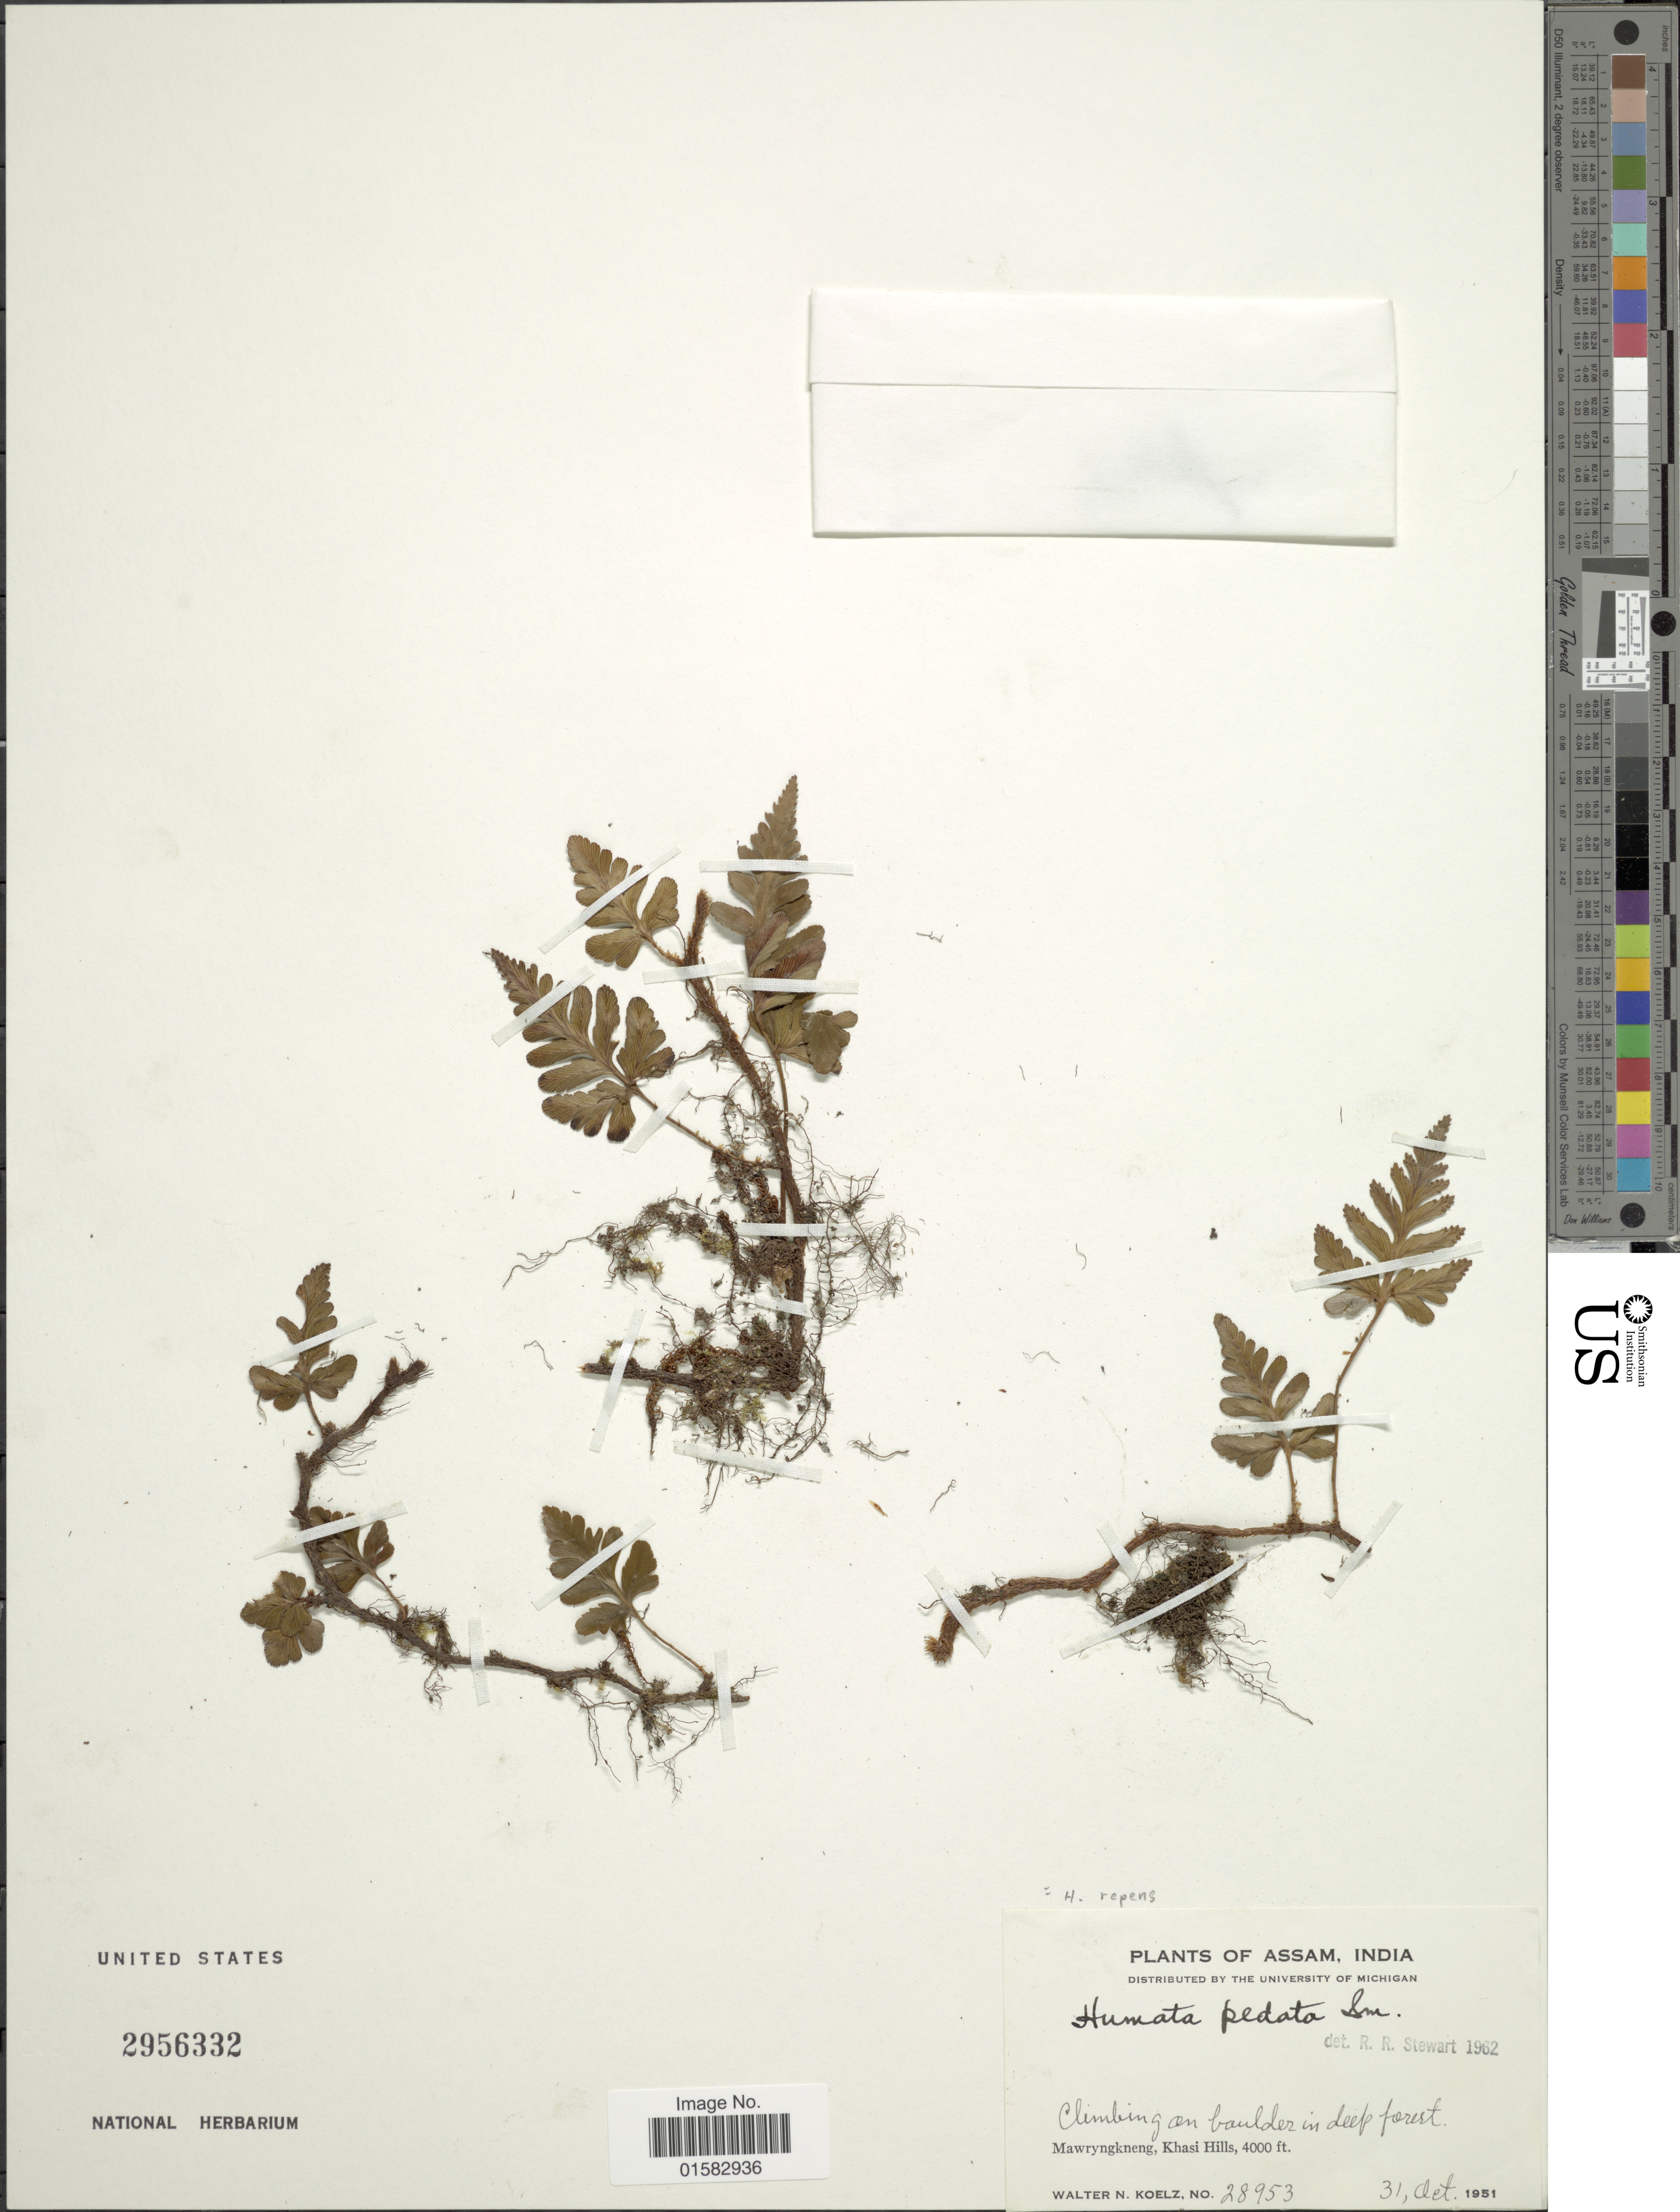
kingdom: Plantae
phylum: Tracheophyta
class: Polypodiopsida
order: Polypodiales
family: Davalliaceae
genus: Davallia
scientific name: Davallia repens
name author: (L. f.) Kuhn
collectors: W. N. Koelz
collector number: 28953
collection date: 1951-10-31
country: India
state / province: Meghalaya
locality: Mawryngkneng, Khasi Hills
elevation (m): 1219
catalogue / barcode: US 2956332